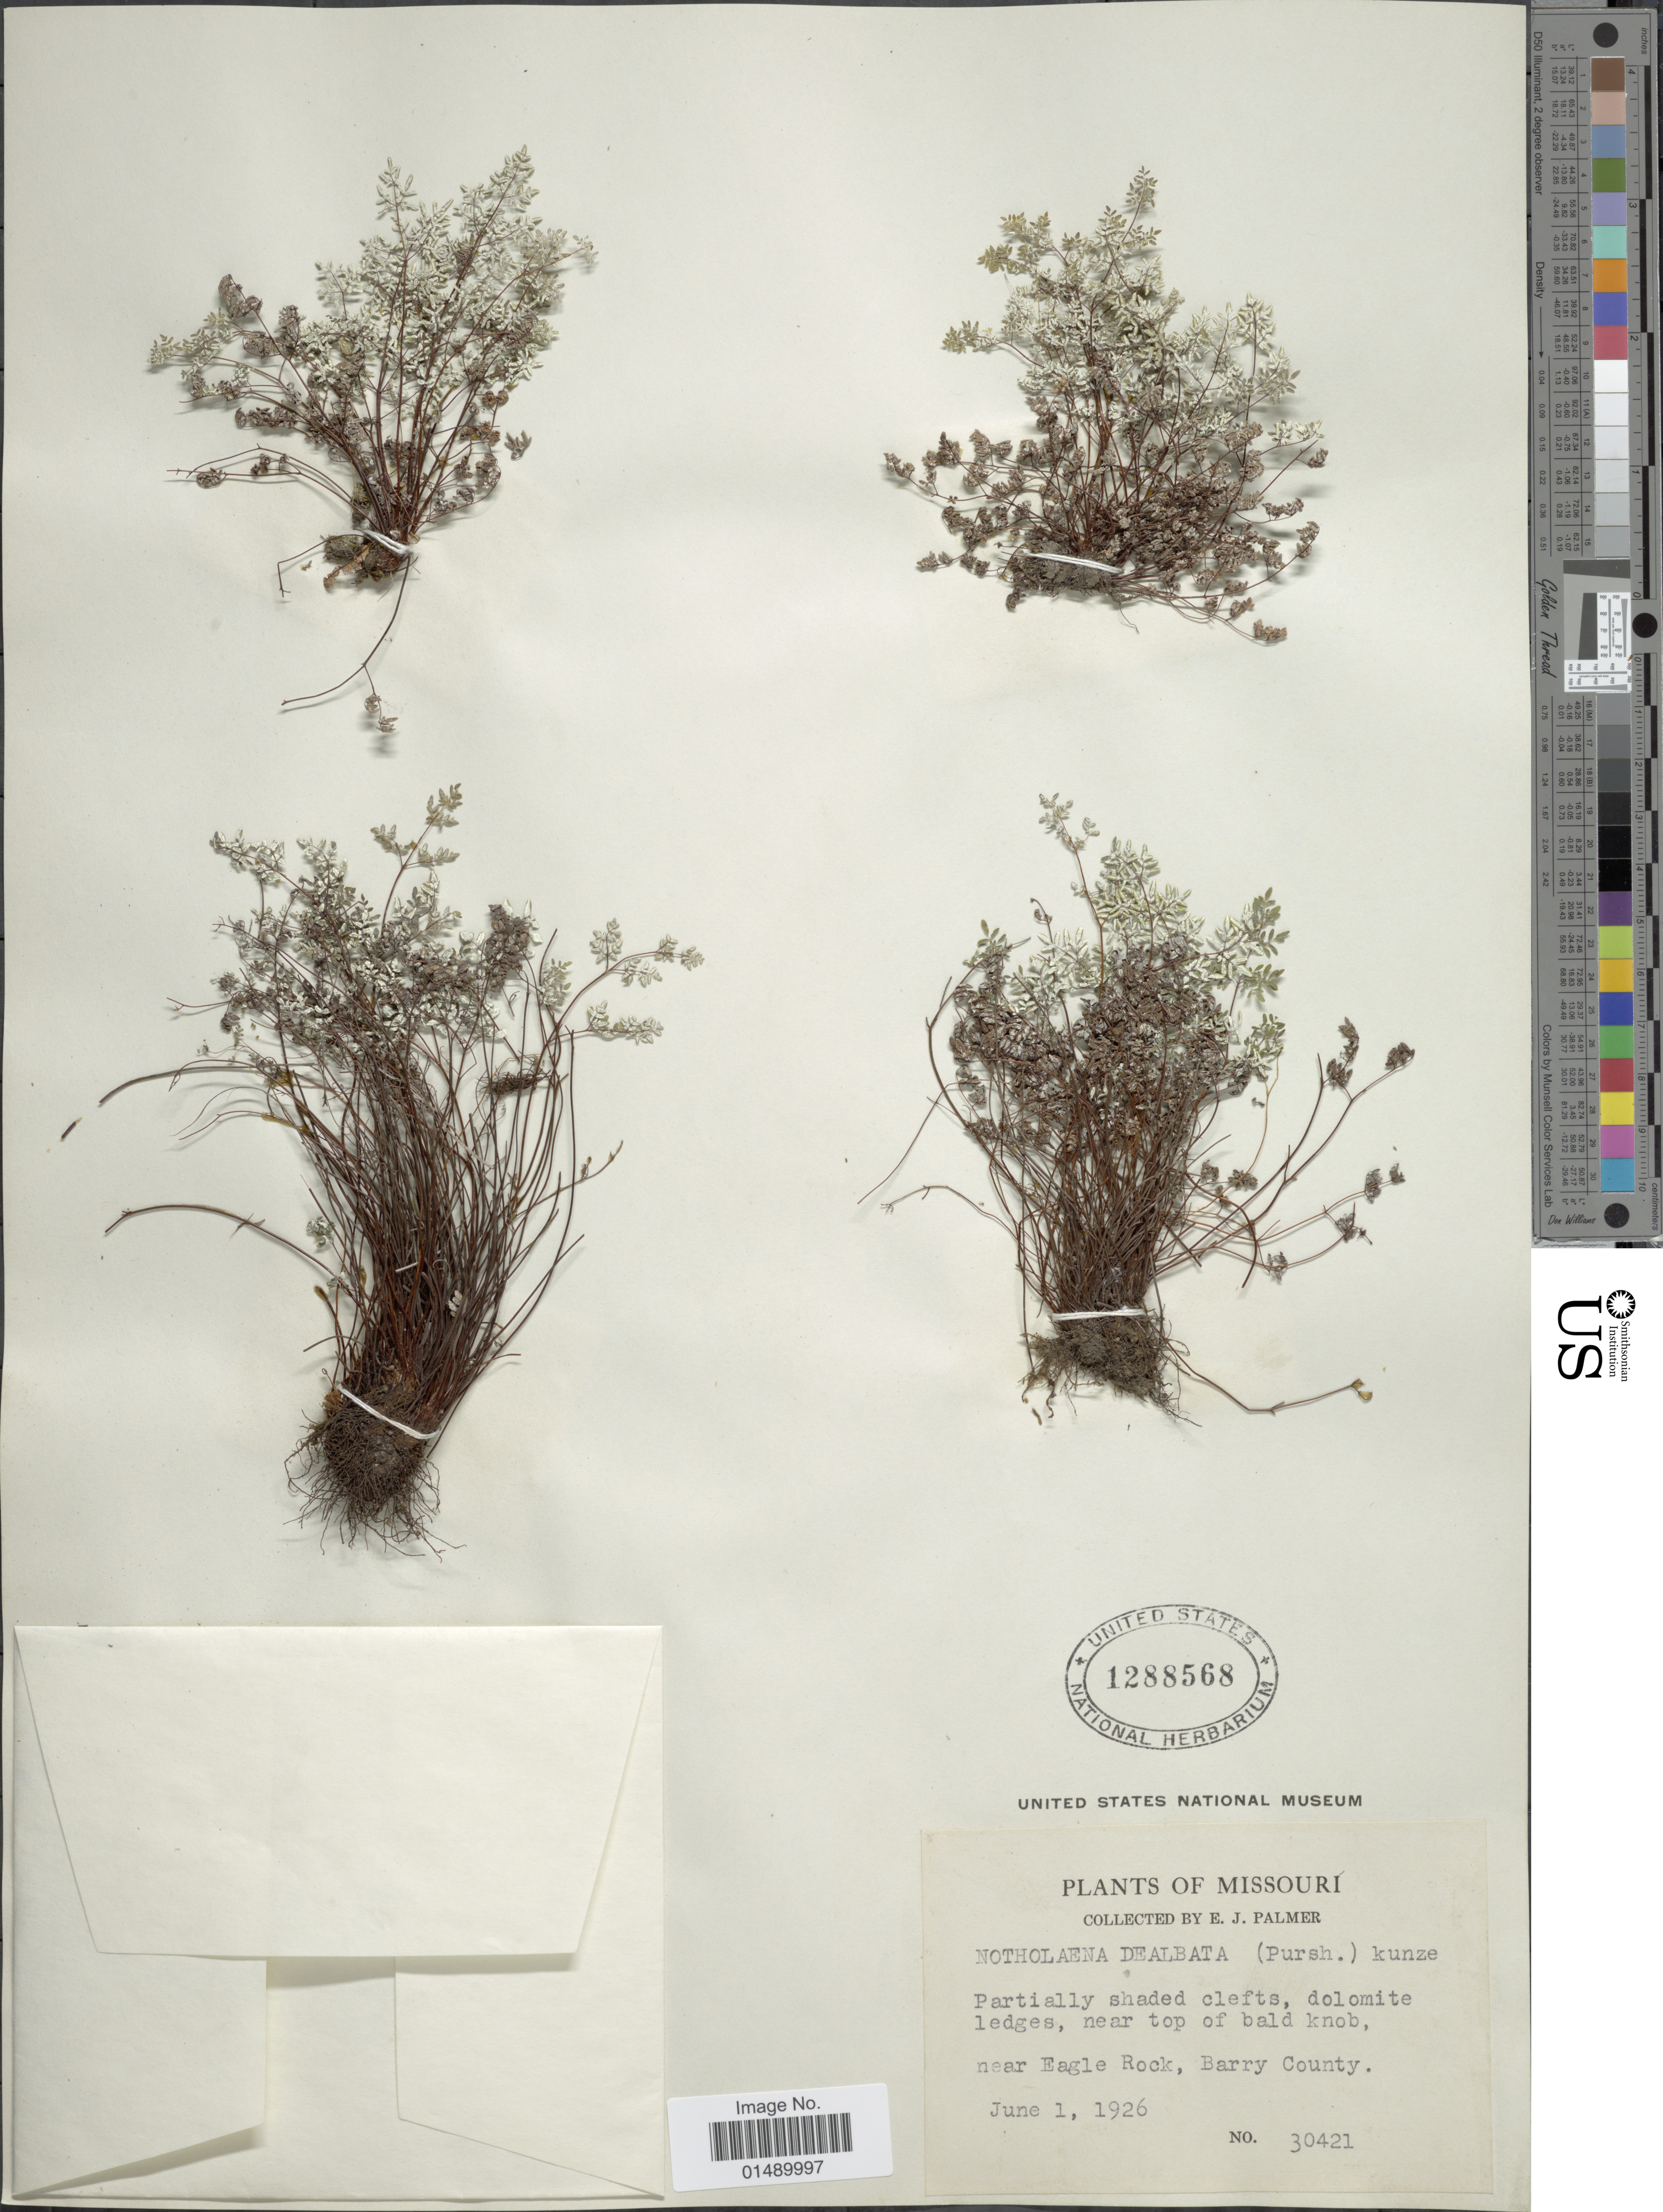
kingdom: Plantae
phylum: Tracheophyta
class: Polypodiopsida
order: Polypodiales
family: Pteridaceae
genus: Argyrochosma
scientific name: Argyrochosma dealbata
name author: (Pursh) Windham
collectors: E. J. Palmer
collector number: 30421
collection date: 1926-06-01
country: United States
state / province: Missouri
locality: Missouri, near Eagle, Barry County.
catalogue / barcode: US 1288568